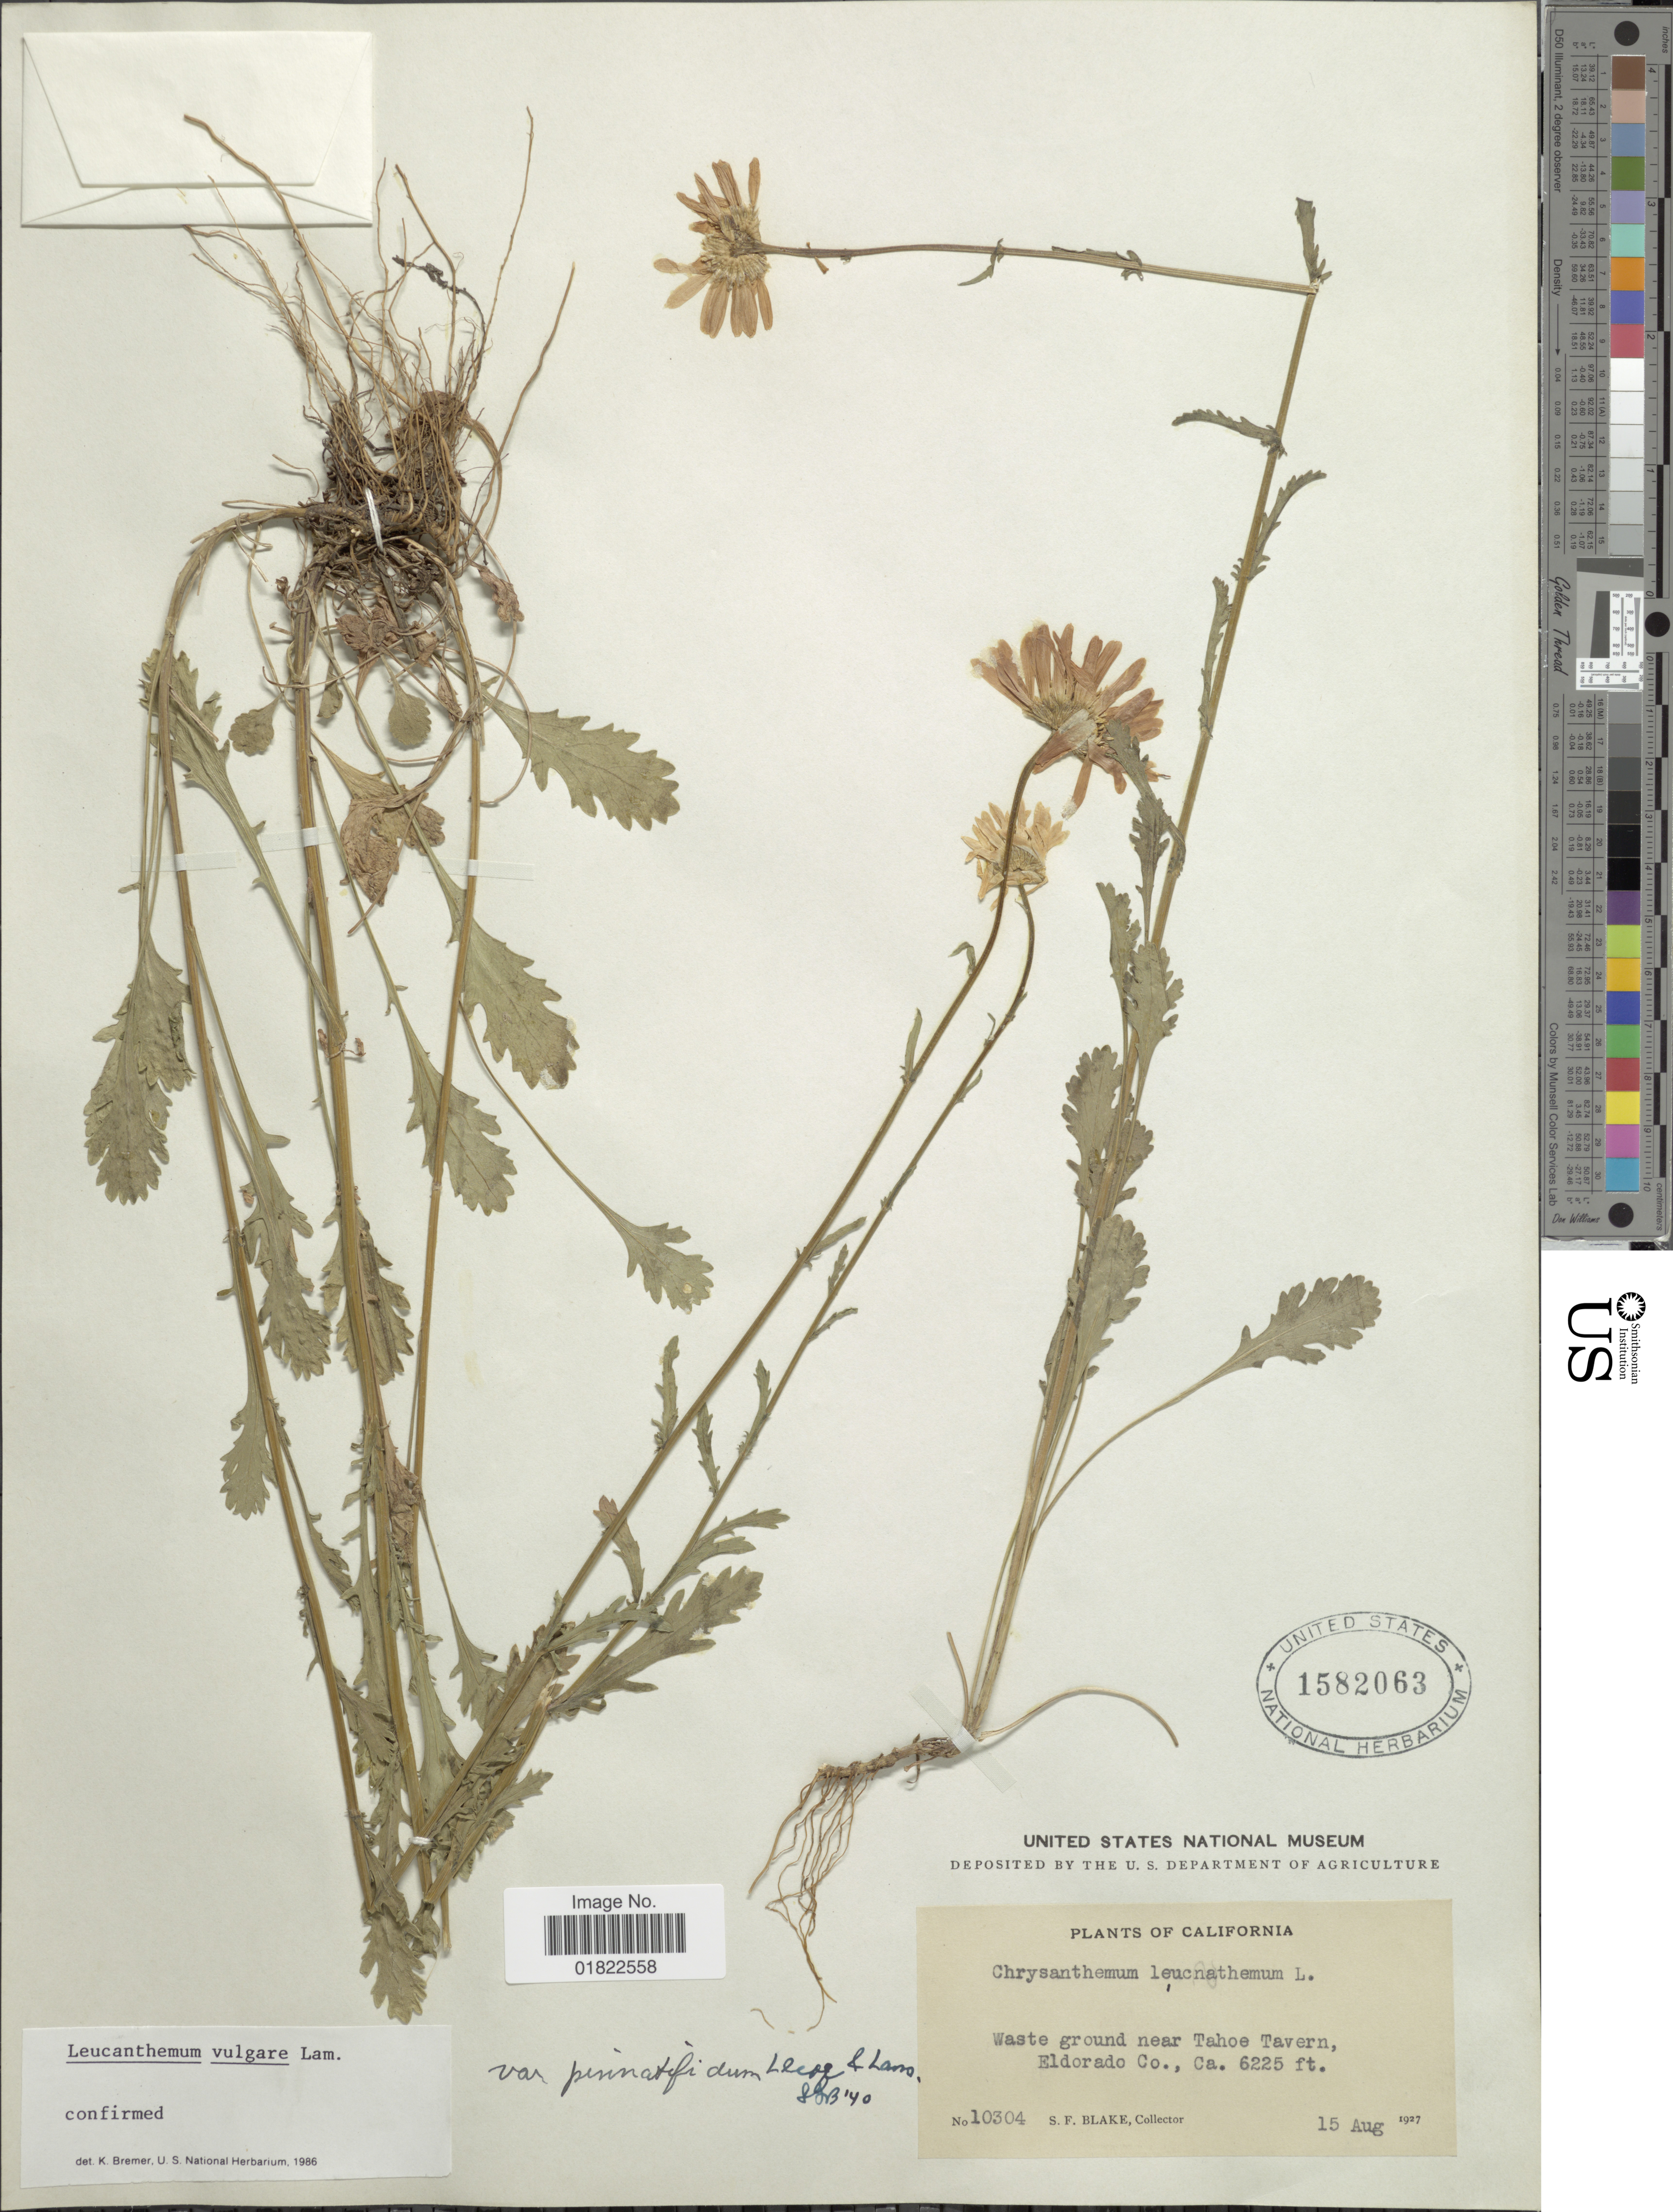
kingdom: Plantae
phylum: Tracheophyta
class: Magnoliopsida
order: Asterales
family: Asteraceae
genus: Leucanthemum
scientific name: Leucanthemum vulgare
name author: Lam.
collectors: S. Blake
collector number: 10304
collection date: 1927-08-15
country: United States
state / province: California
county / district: El Dorado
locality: Waste ground near Tahoe Tavern, Eldorado Co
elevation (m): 1897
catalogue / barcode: US 1582063